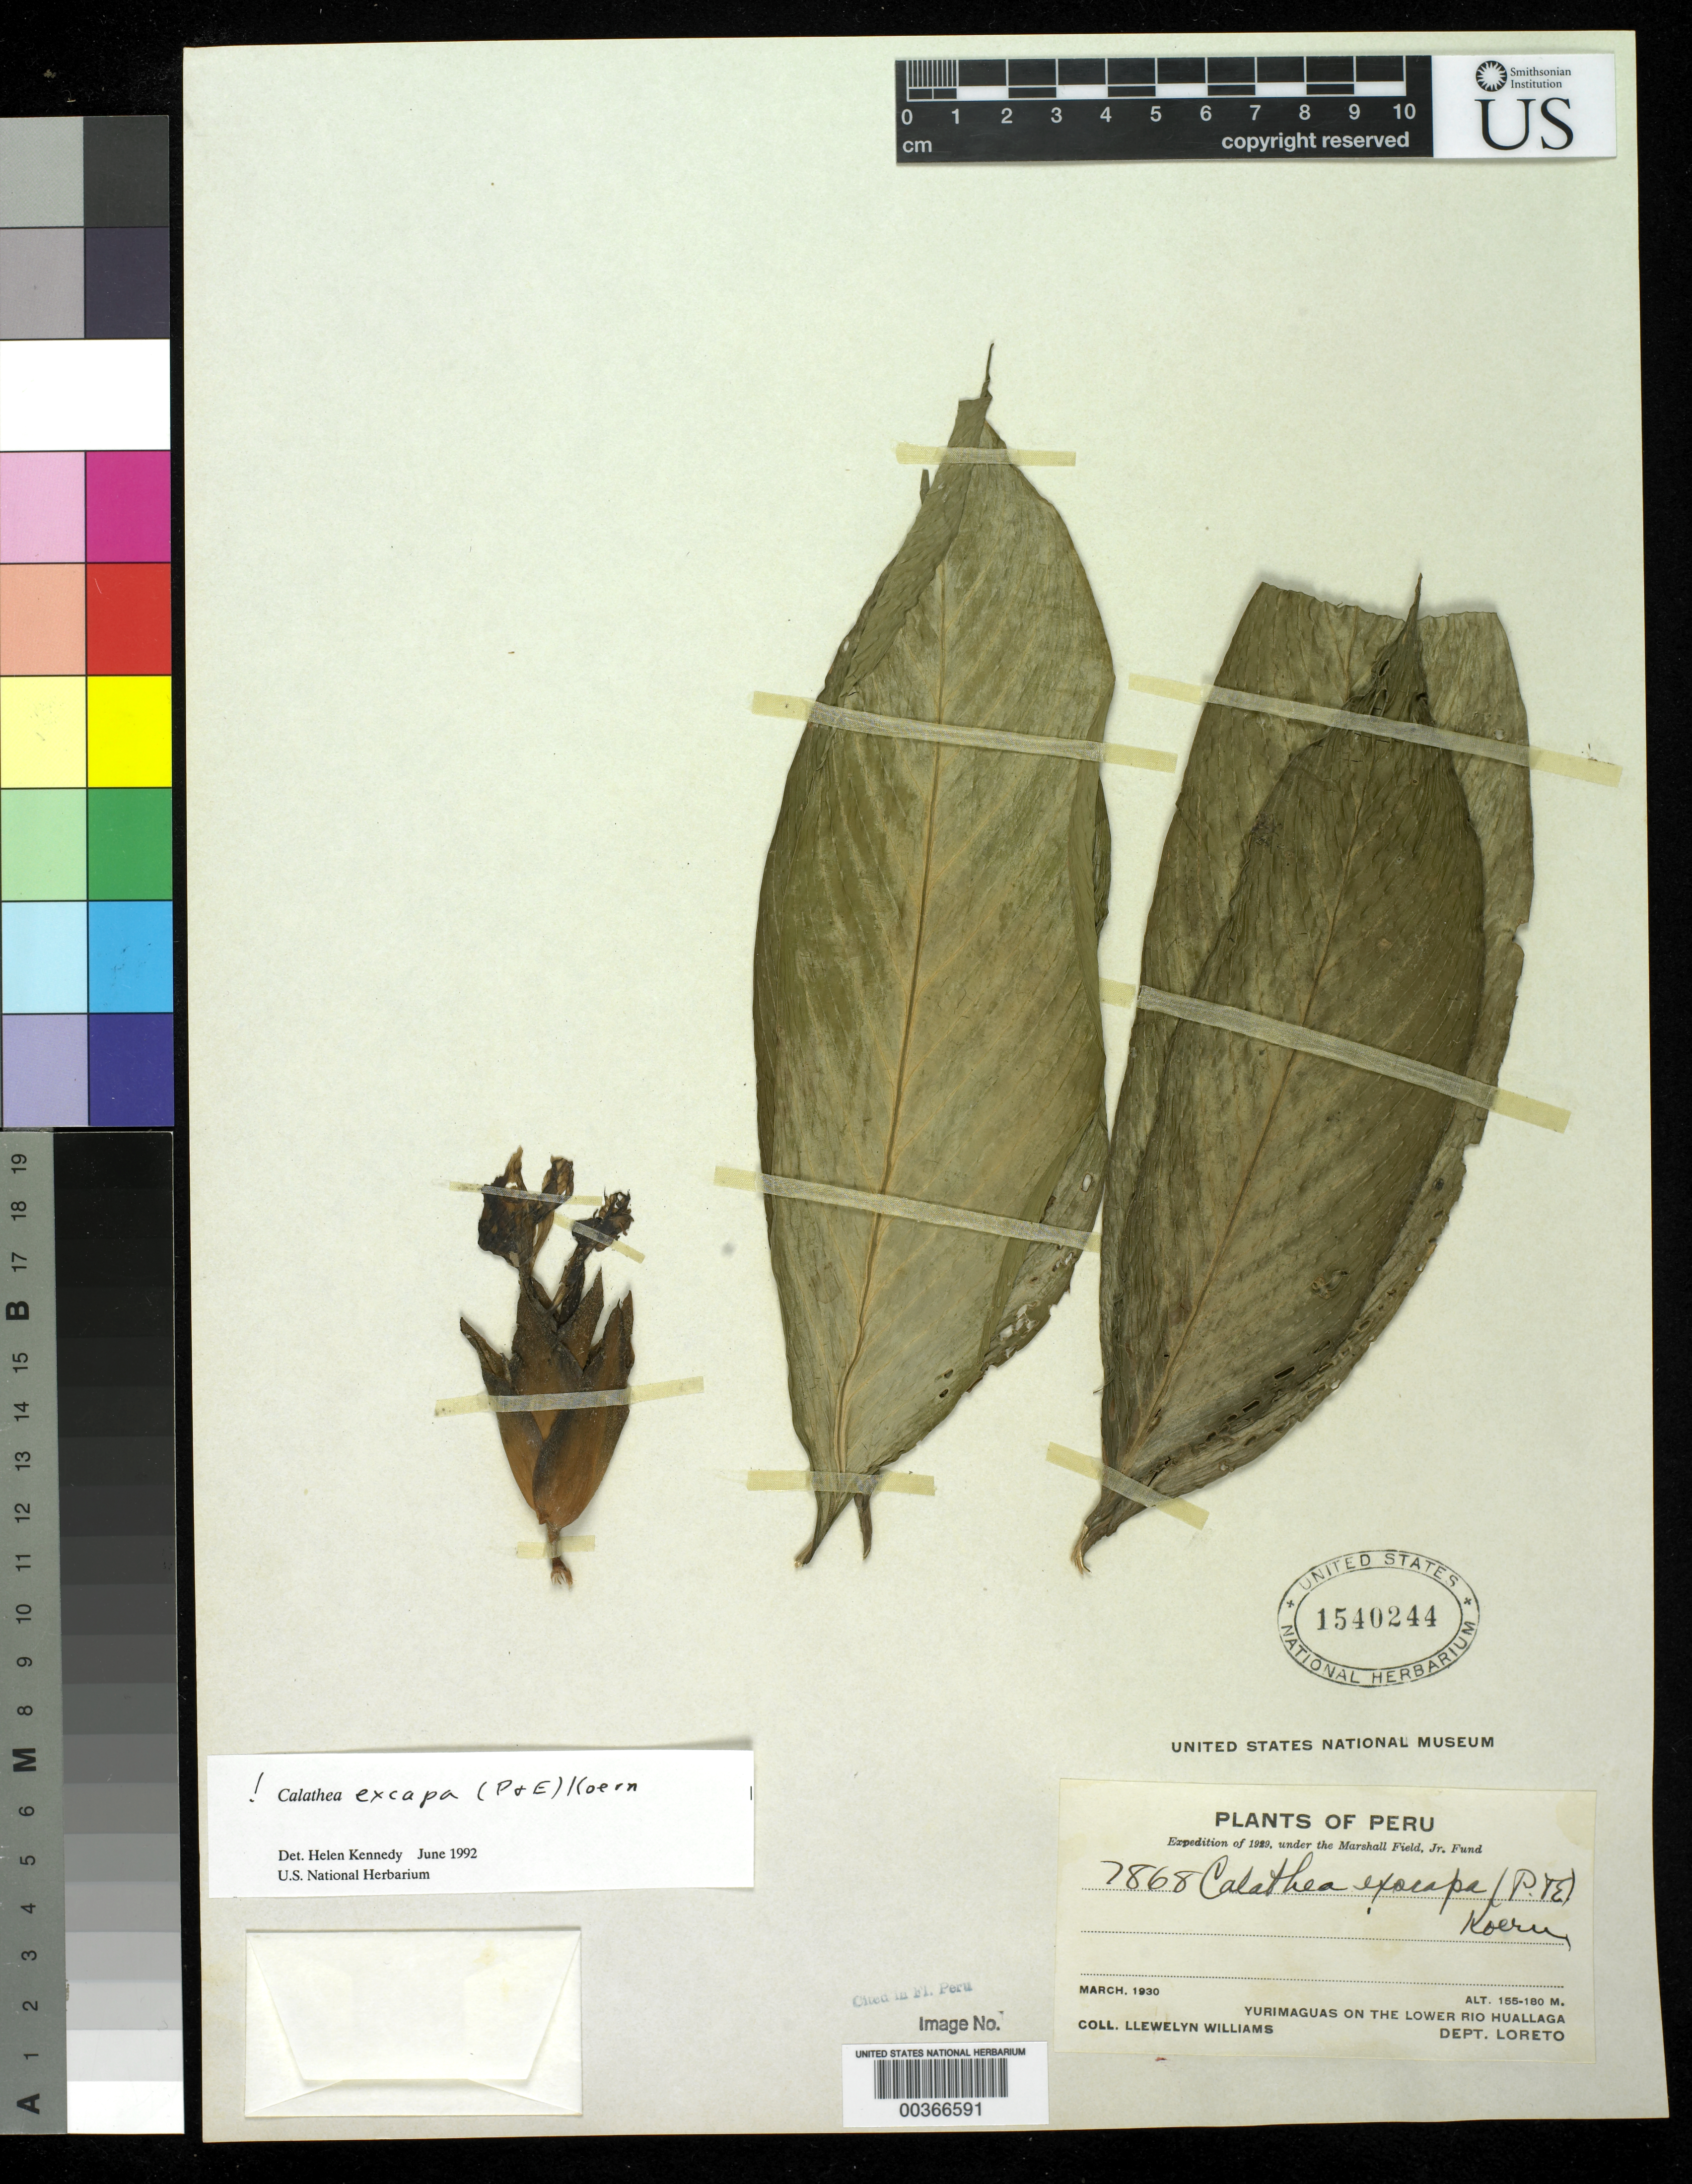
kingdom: Plantae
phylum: Tracheophyta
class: Liliopsida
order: Zingiberales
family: Marantaceae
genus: Goeppertia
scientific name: Goeppertia exscapa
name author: (Poepp. & Endl.) Borchs. & S. Suárez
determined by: Strong, Mark T., (BOT), Smithsonian Institution - National Museum of Natural History (UNITED STATES)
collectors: Ll. Williams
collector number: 7868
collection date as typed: Mar 1930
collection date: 1930-03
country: Peru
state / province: Loreto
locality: Yurimaguas on lower rio huallaga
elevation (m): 155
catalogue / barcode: US 1540244